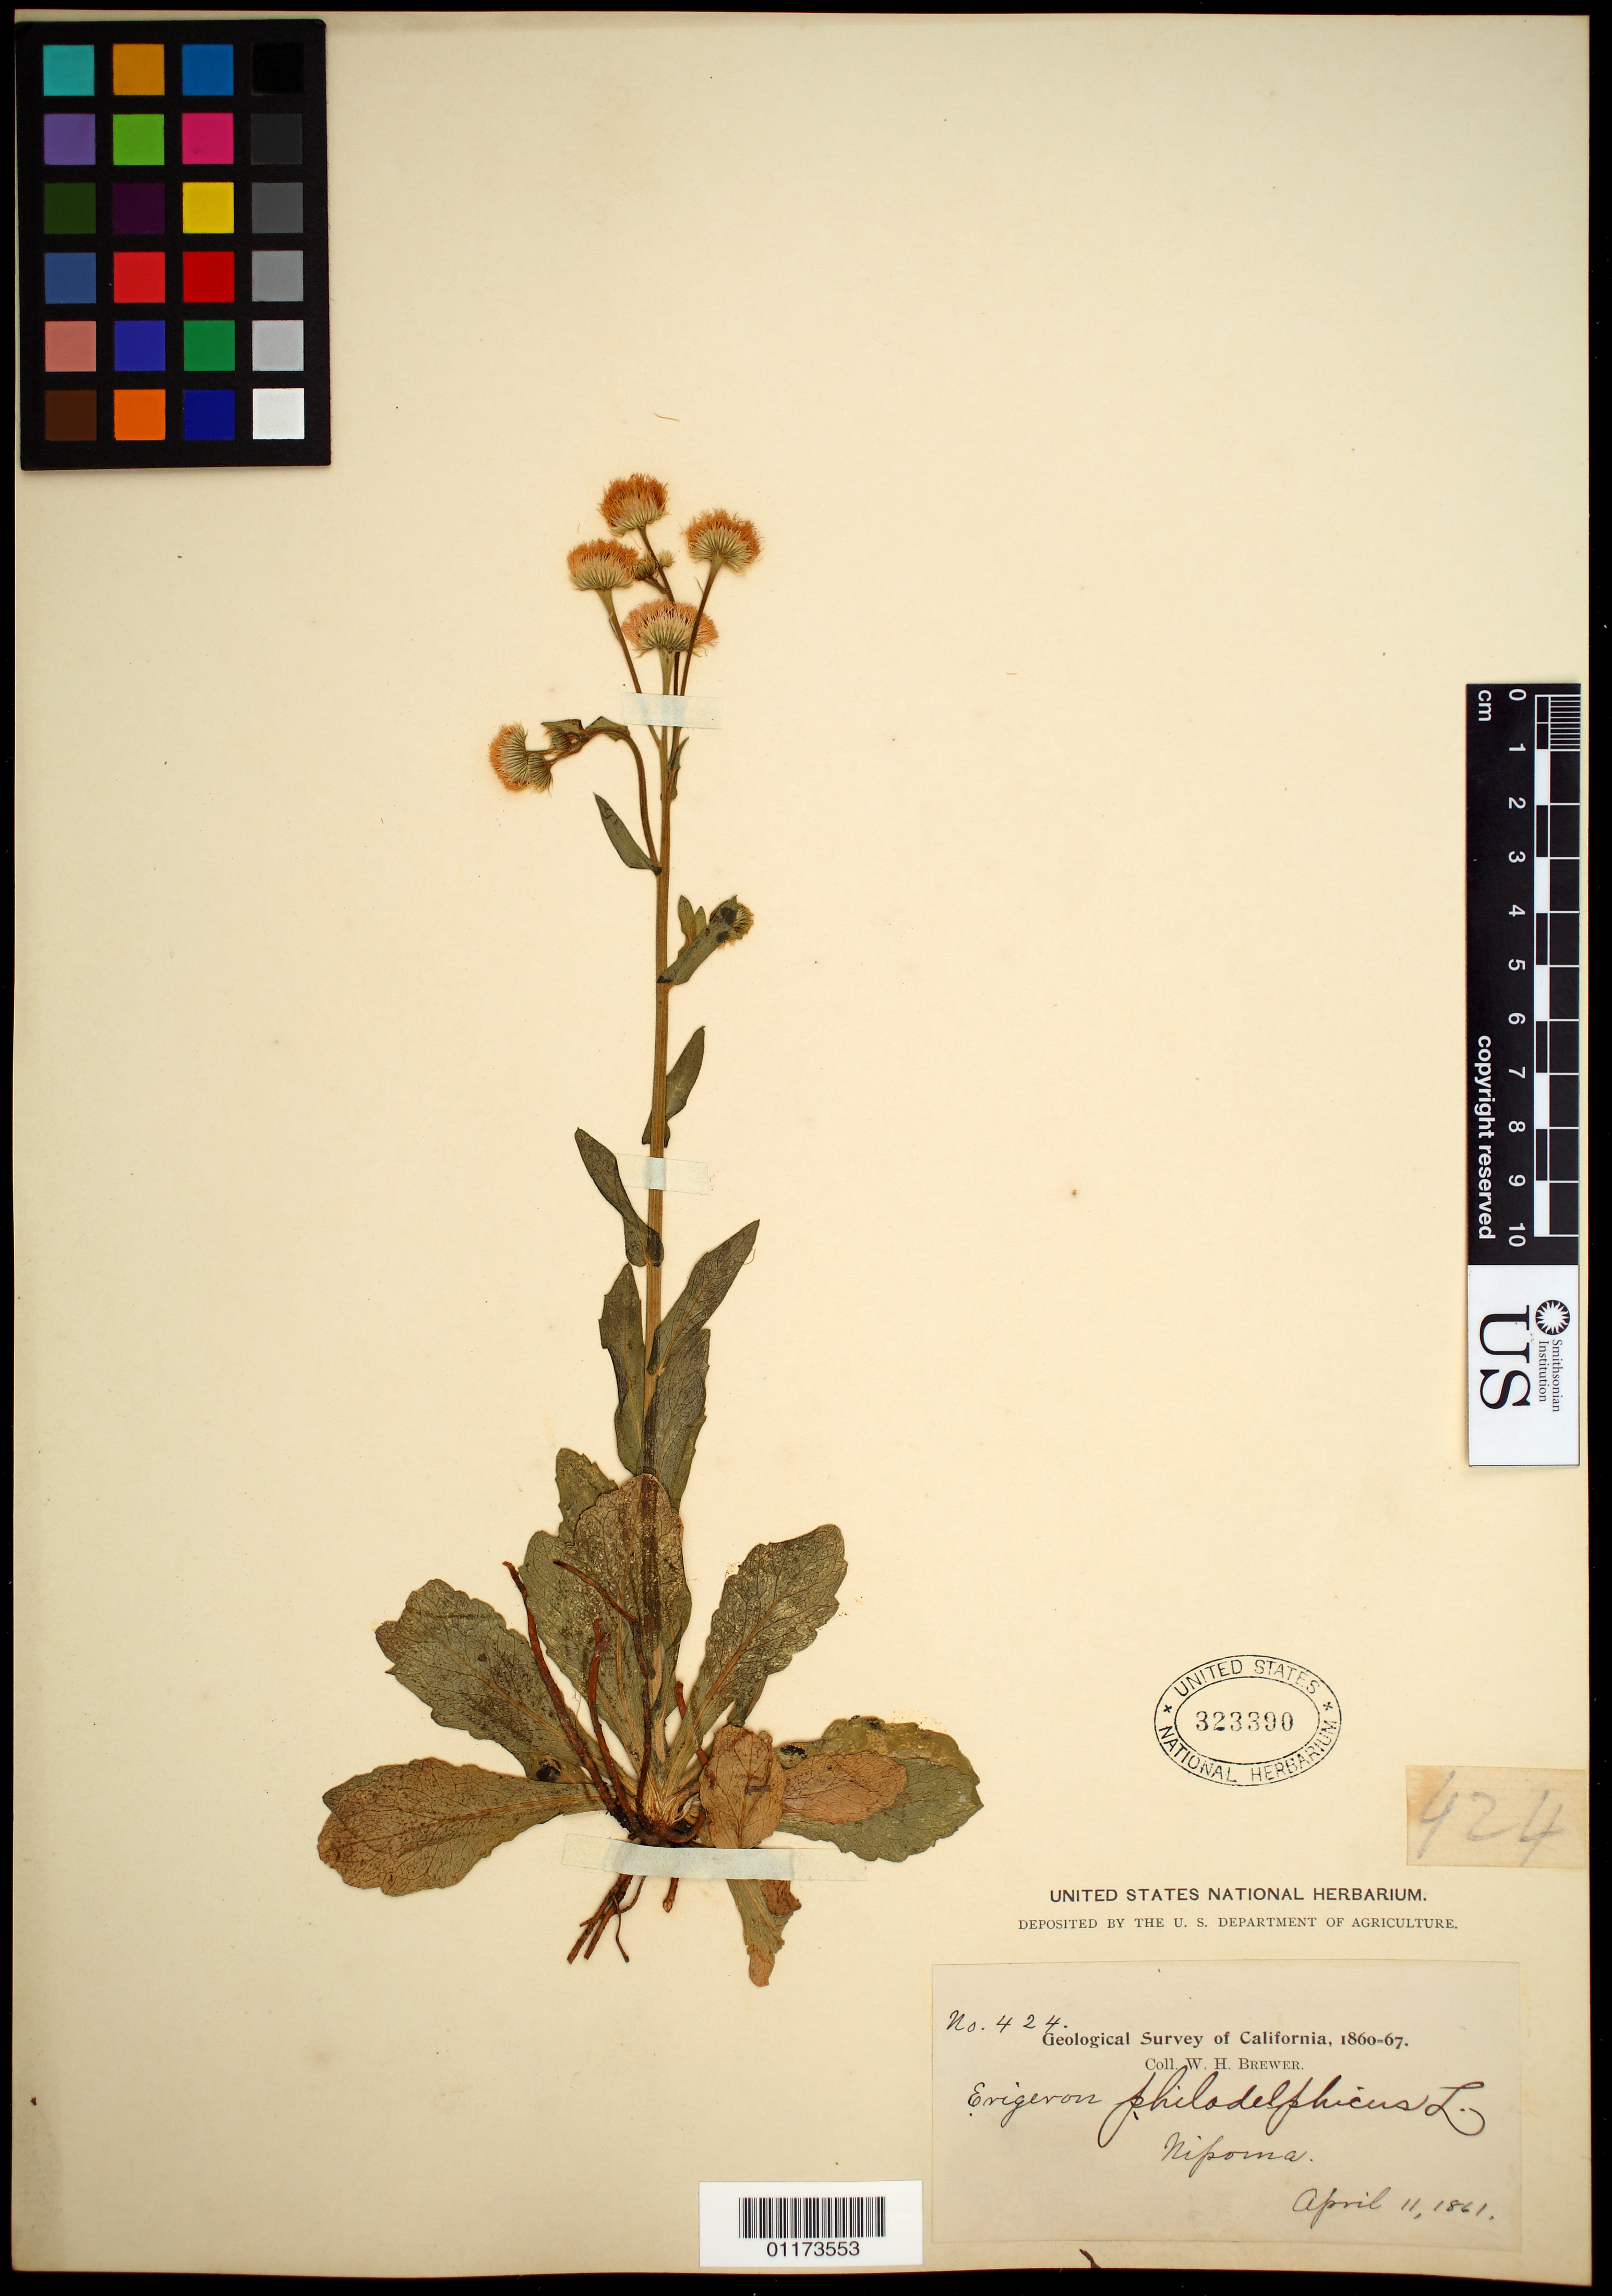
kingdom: Plantae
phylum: Tracheophyta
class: Magnoliopsida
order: Asterales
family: Asteraceae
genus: Erigeron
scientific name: Erigeron philadelphicus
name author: L.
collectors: W. H. Brewer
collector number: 424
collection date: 1861-04-11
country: United States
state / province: California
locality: Nipoma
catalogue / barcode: US 323390